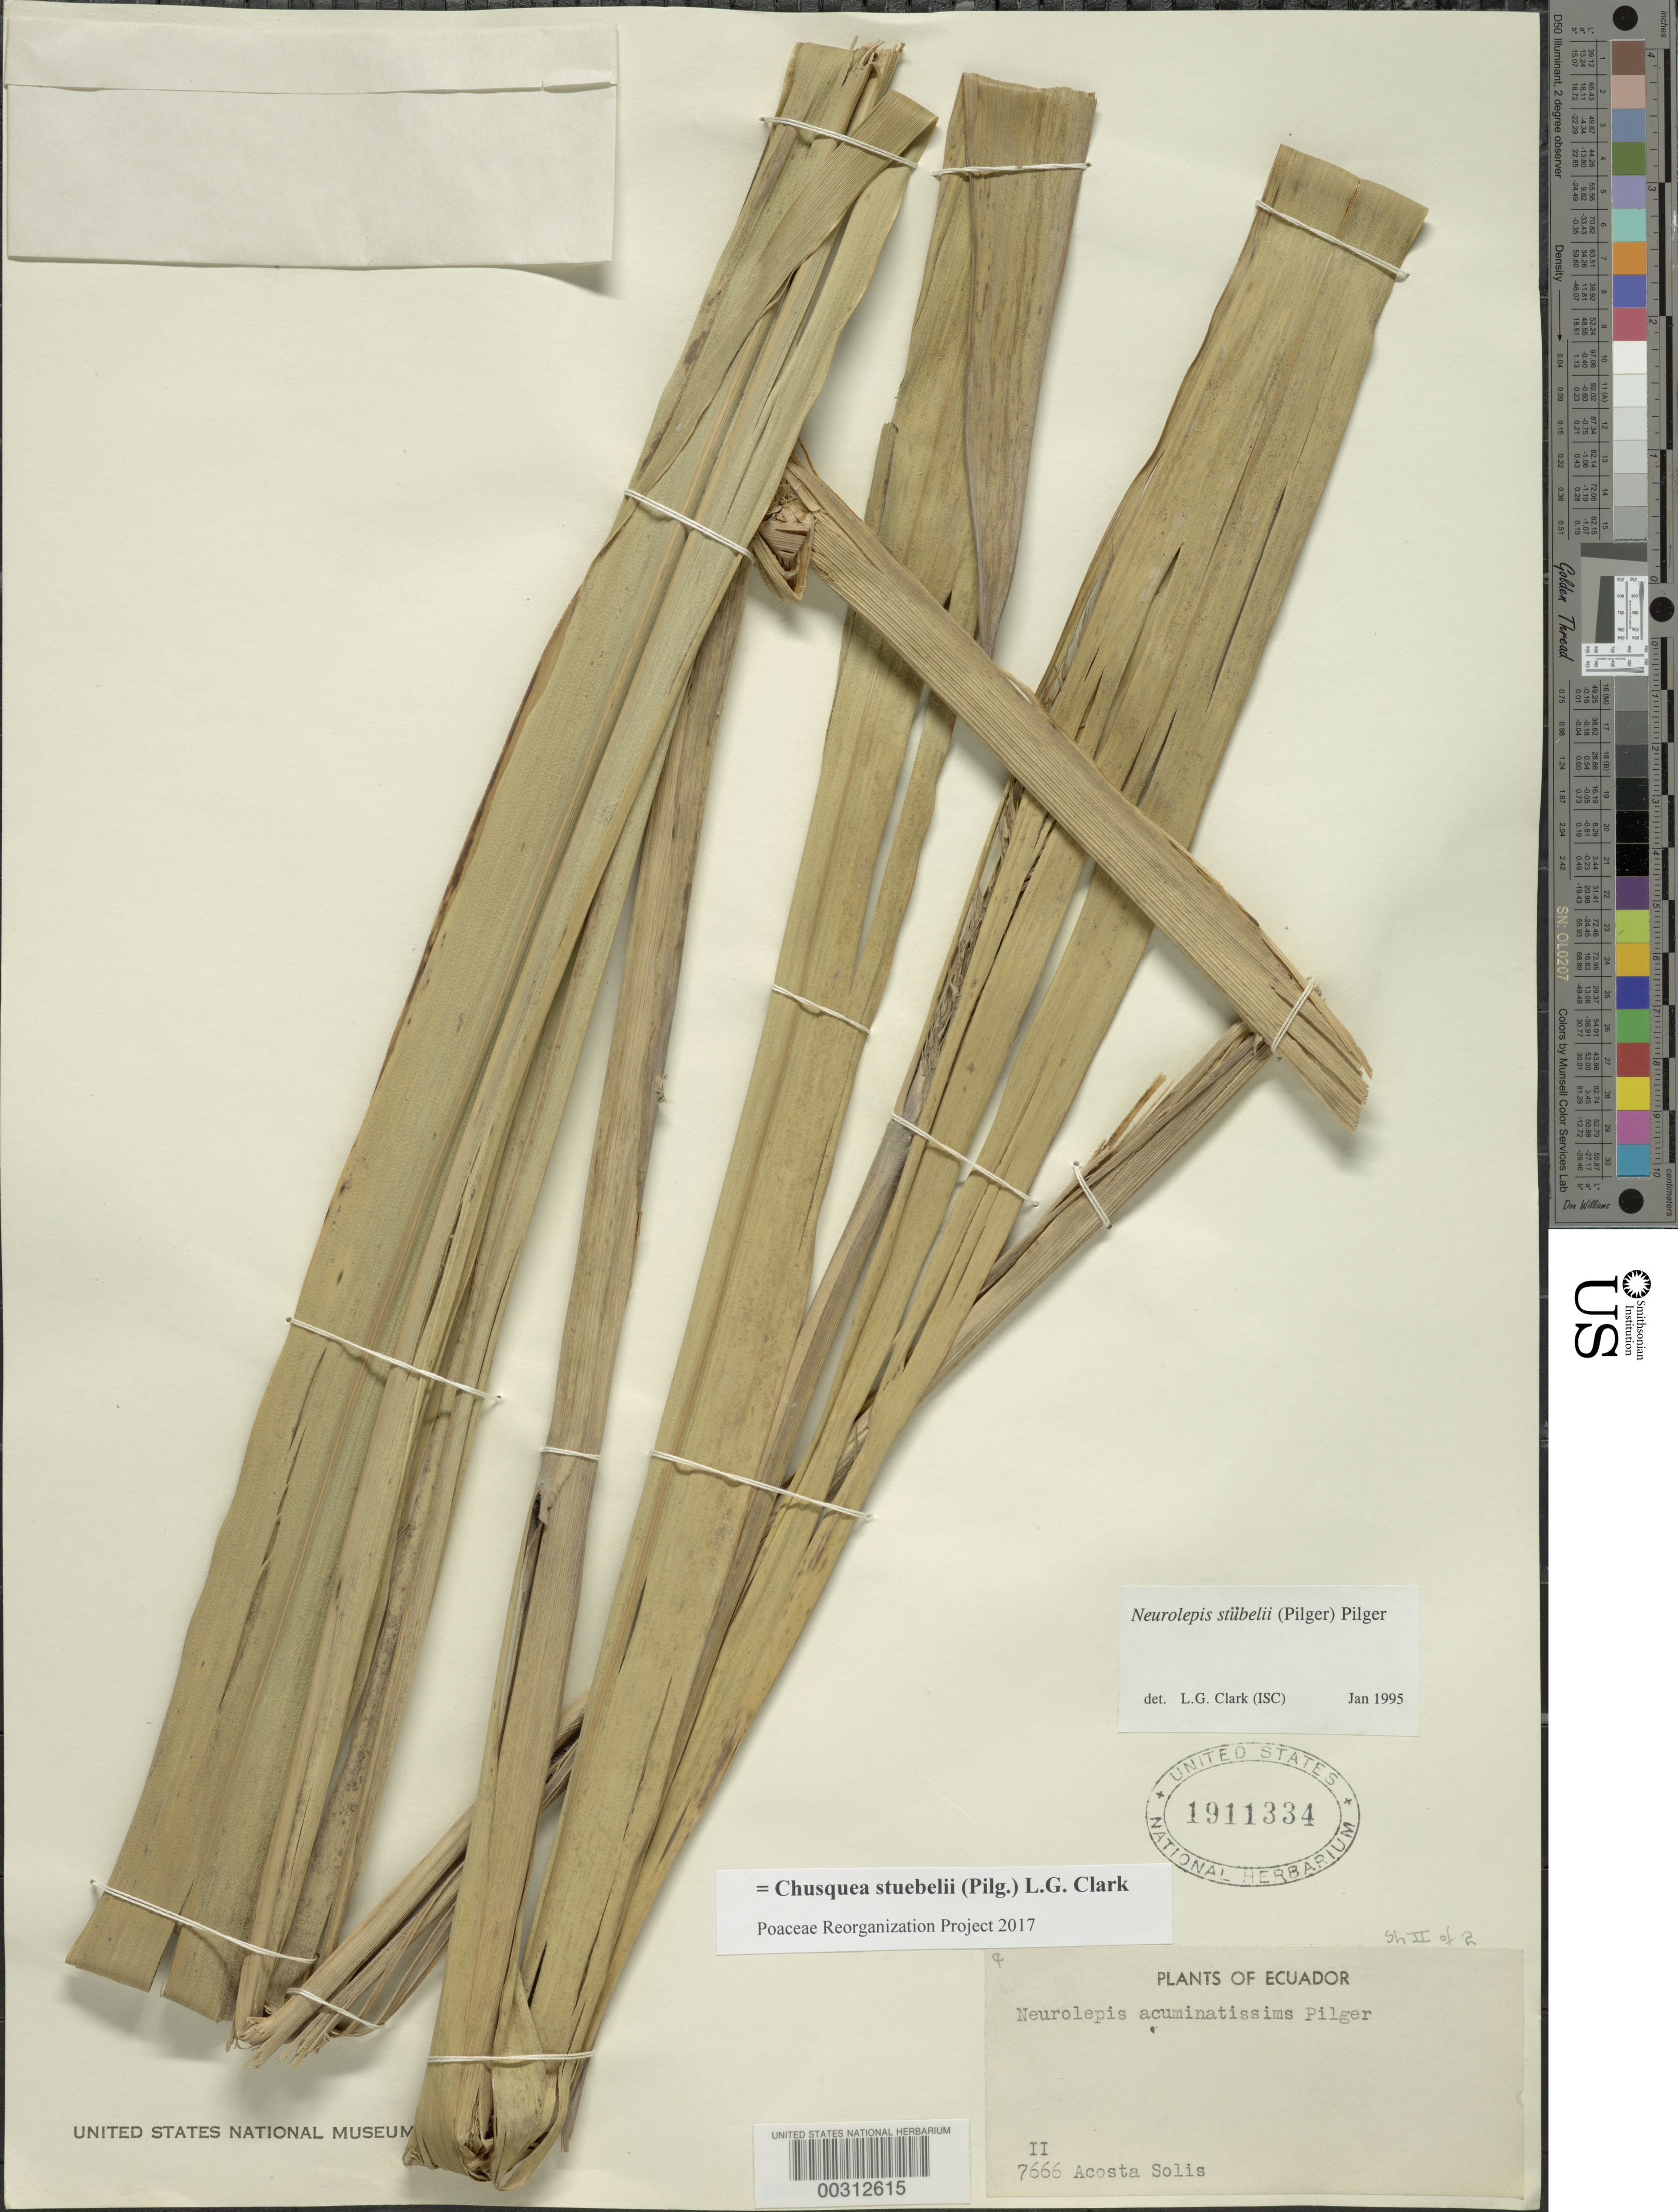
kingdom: Plantae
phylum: Tracheophyta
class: Liliopsida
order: Poales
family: Poaceae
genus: Chusquea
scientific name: Chusquea stuebelii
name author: (Pilg.) L.G. Clark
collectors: M. Acosta Solis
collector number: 7666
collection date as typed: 10 Mar 1944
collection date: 1944-03-10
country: Ecuador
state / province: Morona-Santiago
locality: Sangay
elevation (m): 3600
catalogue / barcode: US 1911334